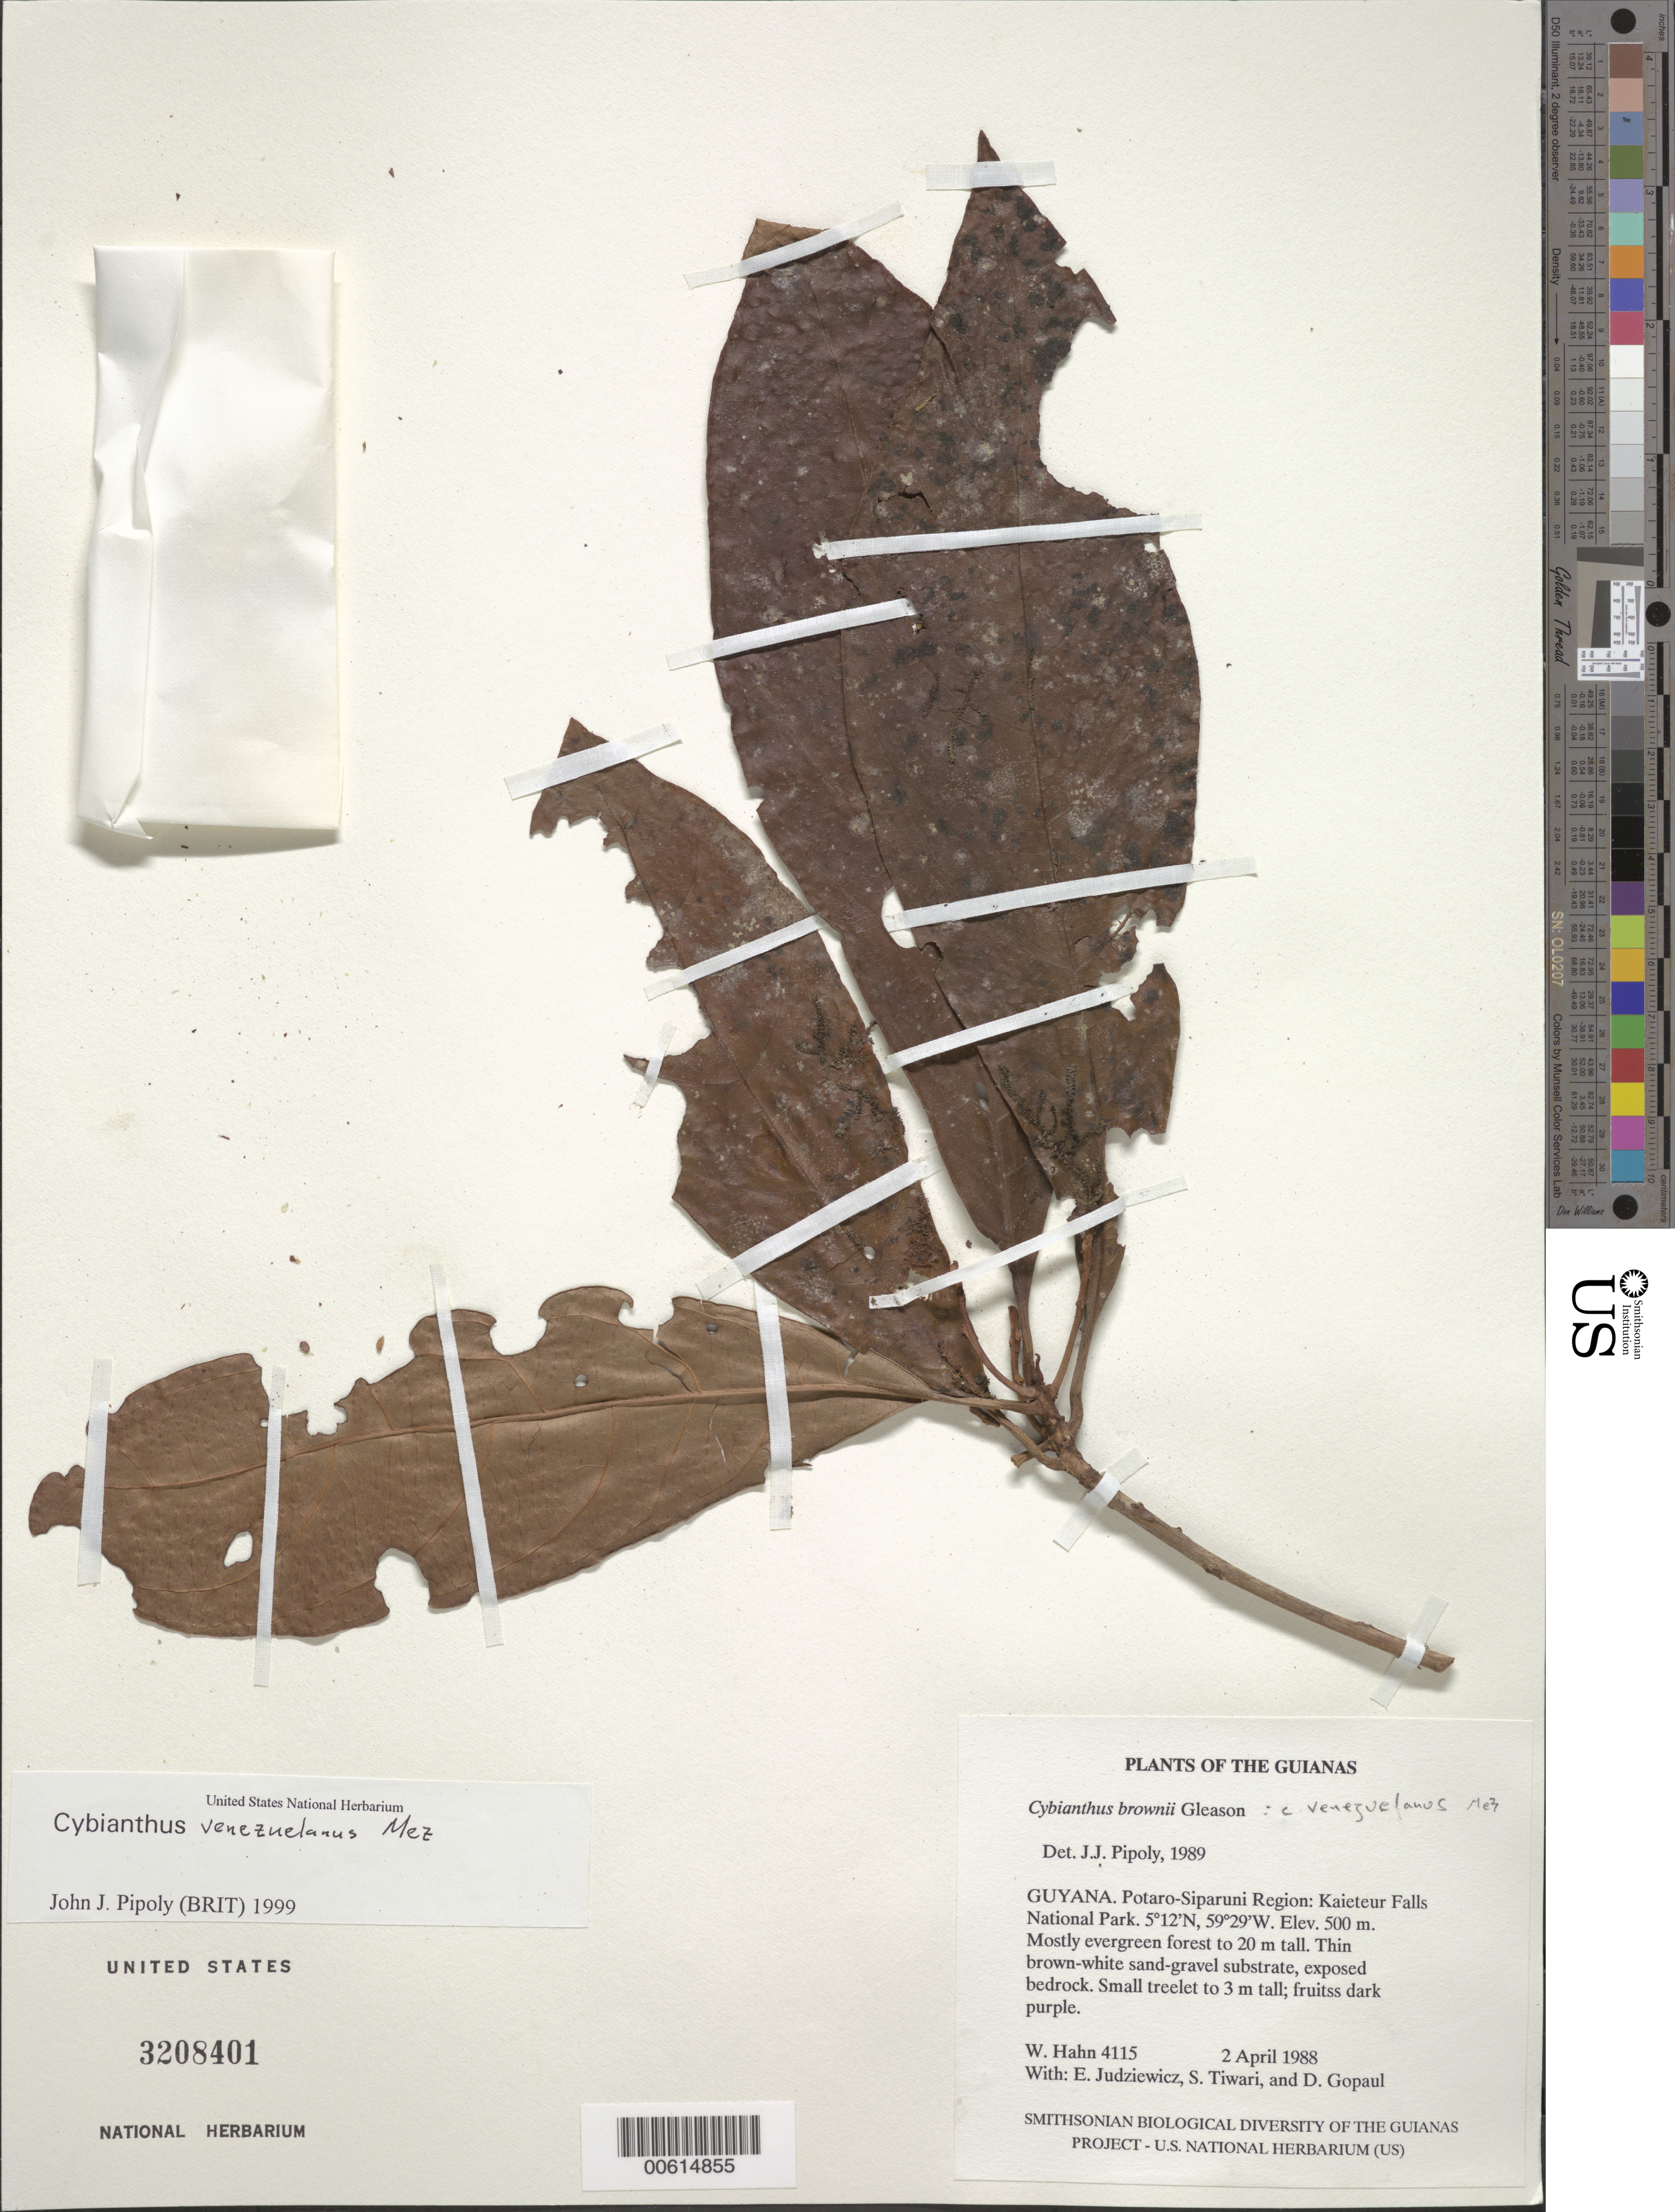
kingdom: Plantae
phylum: Tracheophyta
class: Magnoliopsida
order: Ericales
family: Primulaceae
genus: Cybianthus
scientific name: Cybianthus brownii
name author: Gleason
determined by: Pipoly, J. J., III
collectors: W. Hahn, E. J. Judziewicz, S. Tiwari & D. Gopaul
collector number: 4115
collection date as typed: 2 April 1988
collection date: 1988-04-02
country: Guyana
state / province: Potaro-Siparuni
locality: Kaieteur Falls National Park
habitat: Mostly evergreen forest to 20 m tall. Thin brown-white sand-gravel substrate, exposed bedrock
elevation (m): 500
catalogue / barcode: US 3208401